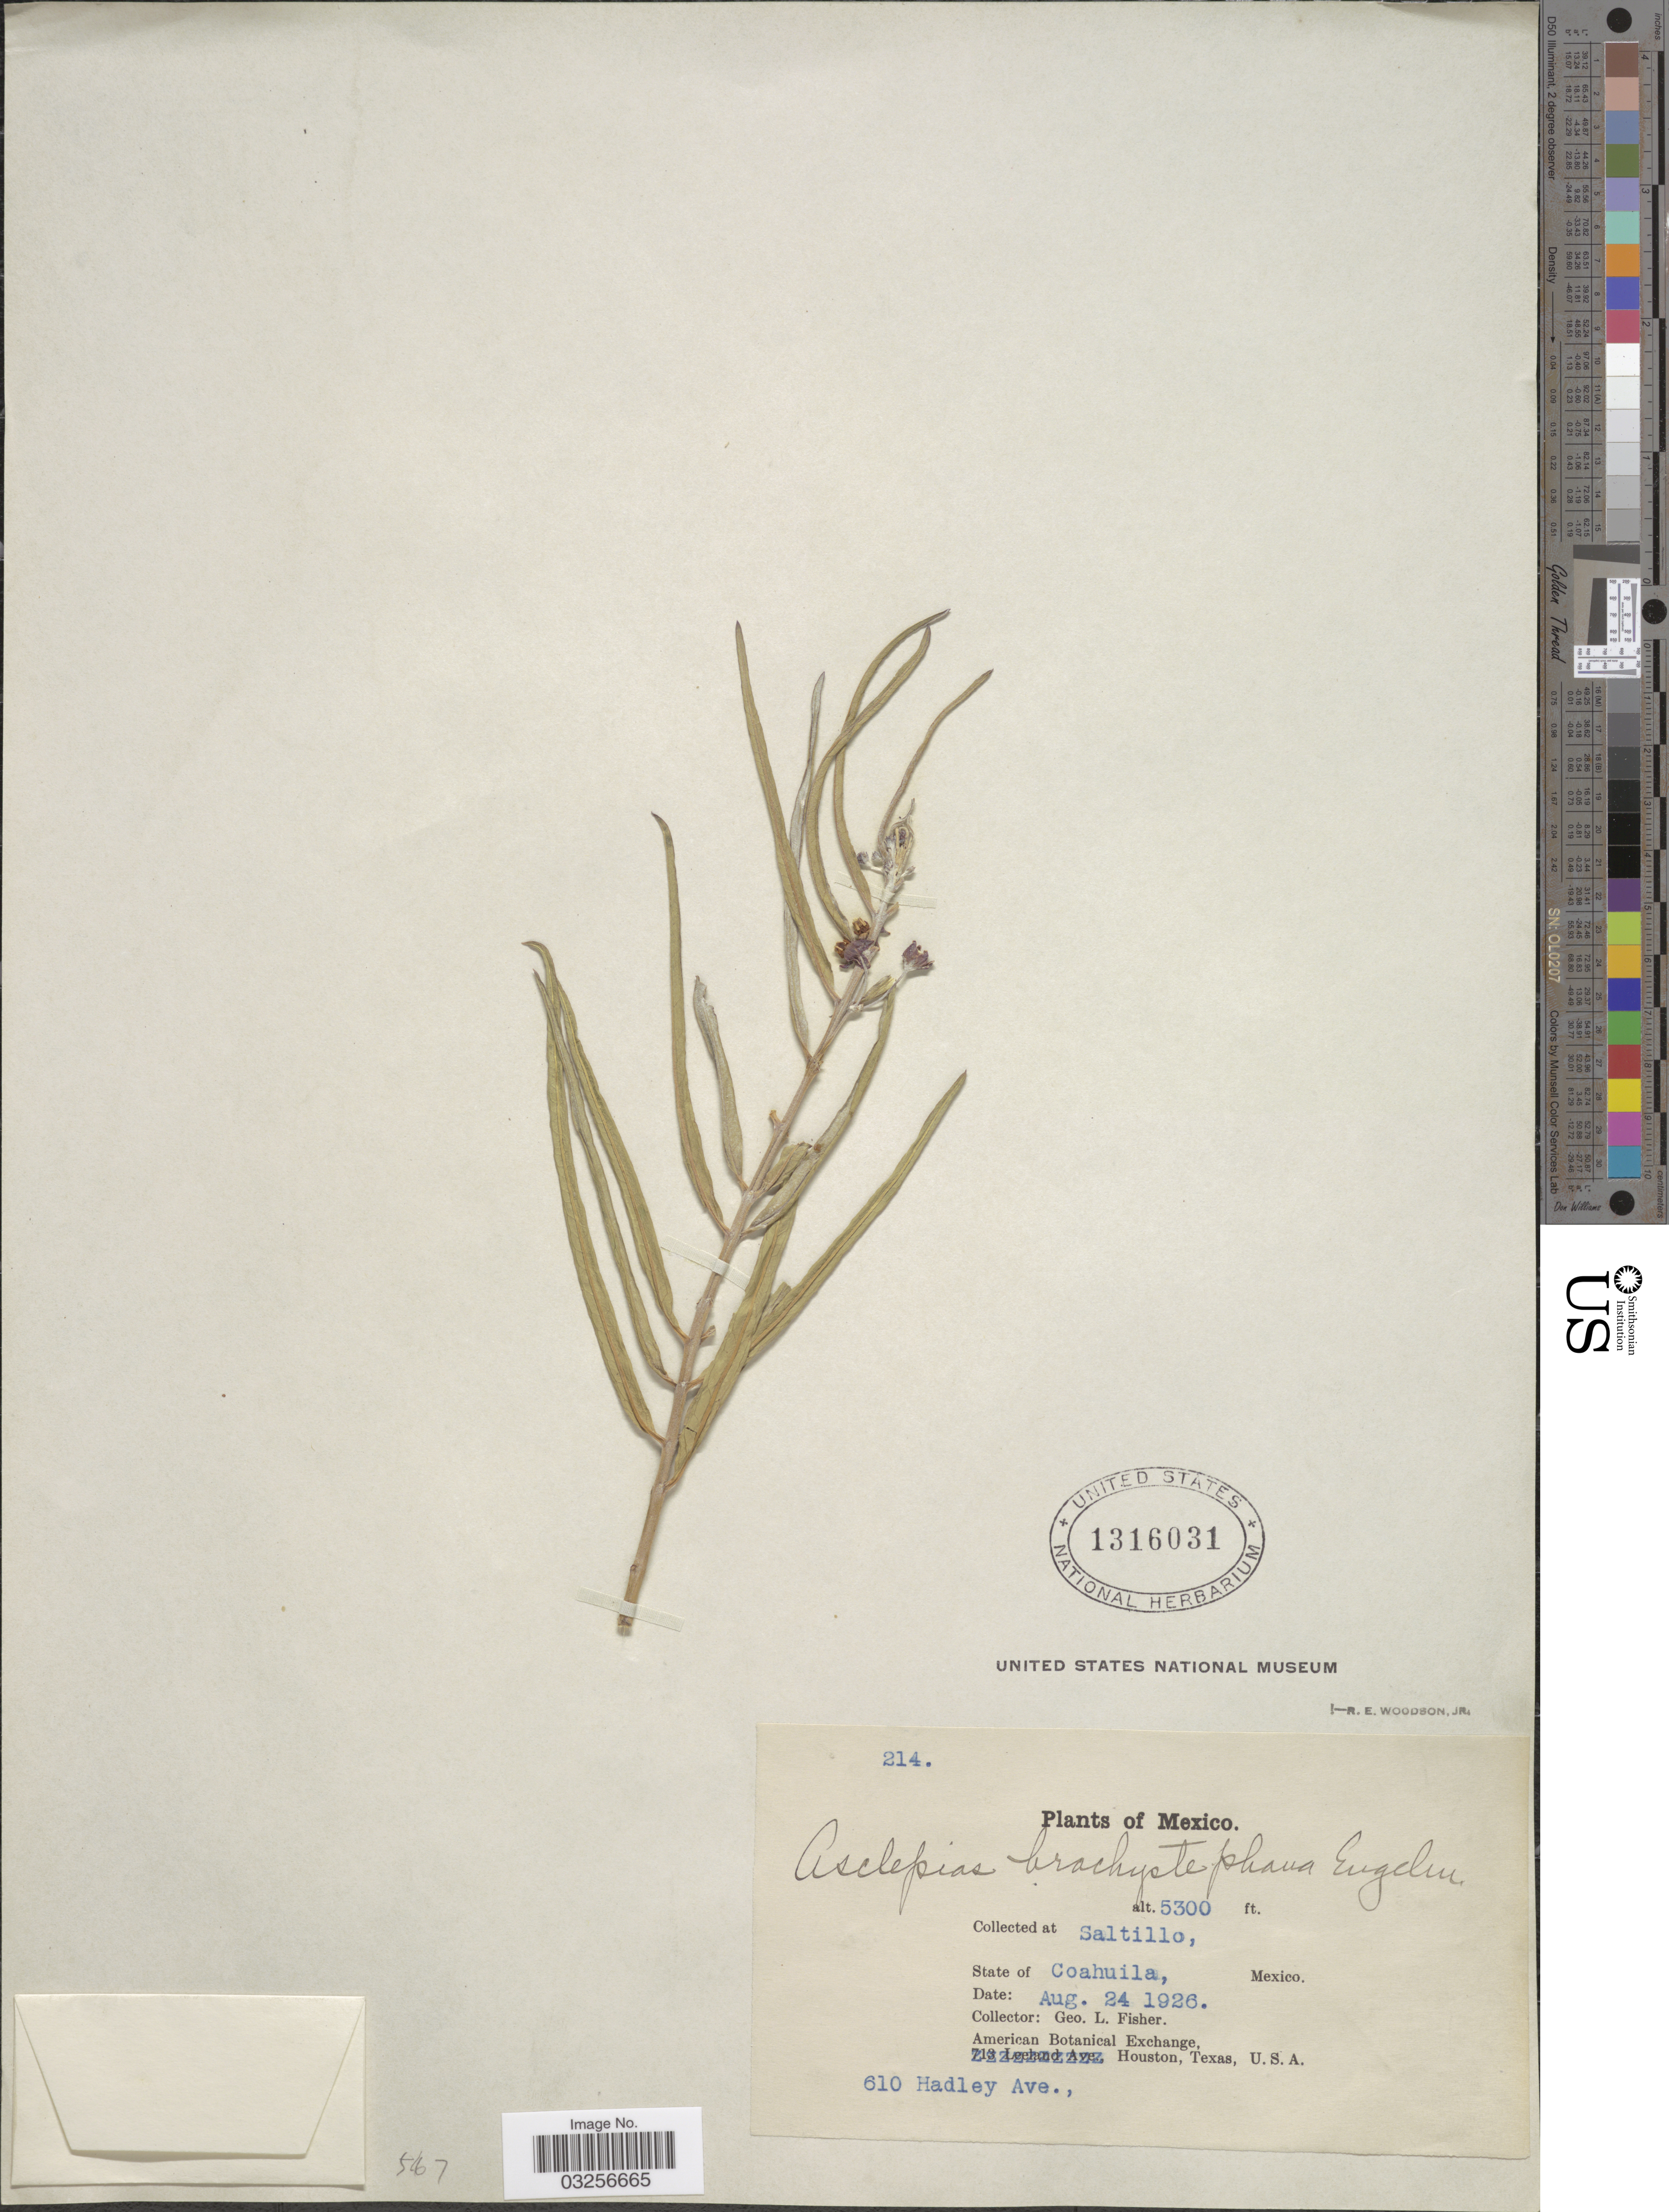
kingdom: Plantae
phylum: Tracheophyta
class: Magnoliopsida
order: Gentianales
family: Apocynaceae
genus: Asclepias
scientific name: Asclepias brachystephana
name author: Engelm. ex Torr.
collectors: G. L. Fisher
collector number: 214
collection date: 1926-08-24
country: Mexico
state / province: Coahuila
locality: Saltillo.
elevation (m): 1615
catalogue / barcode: US 1316031